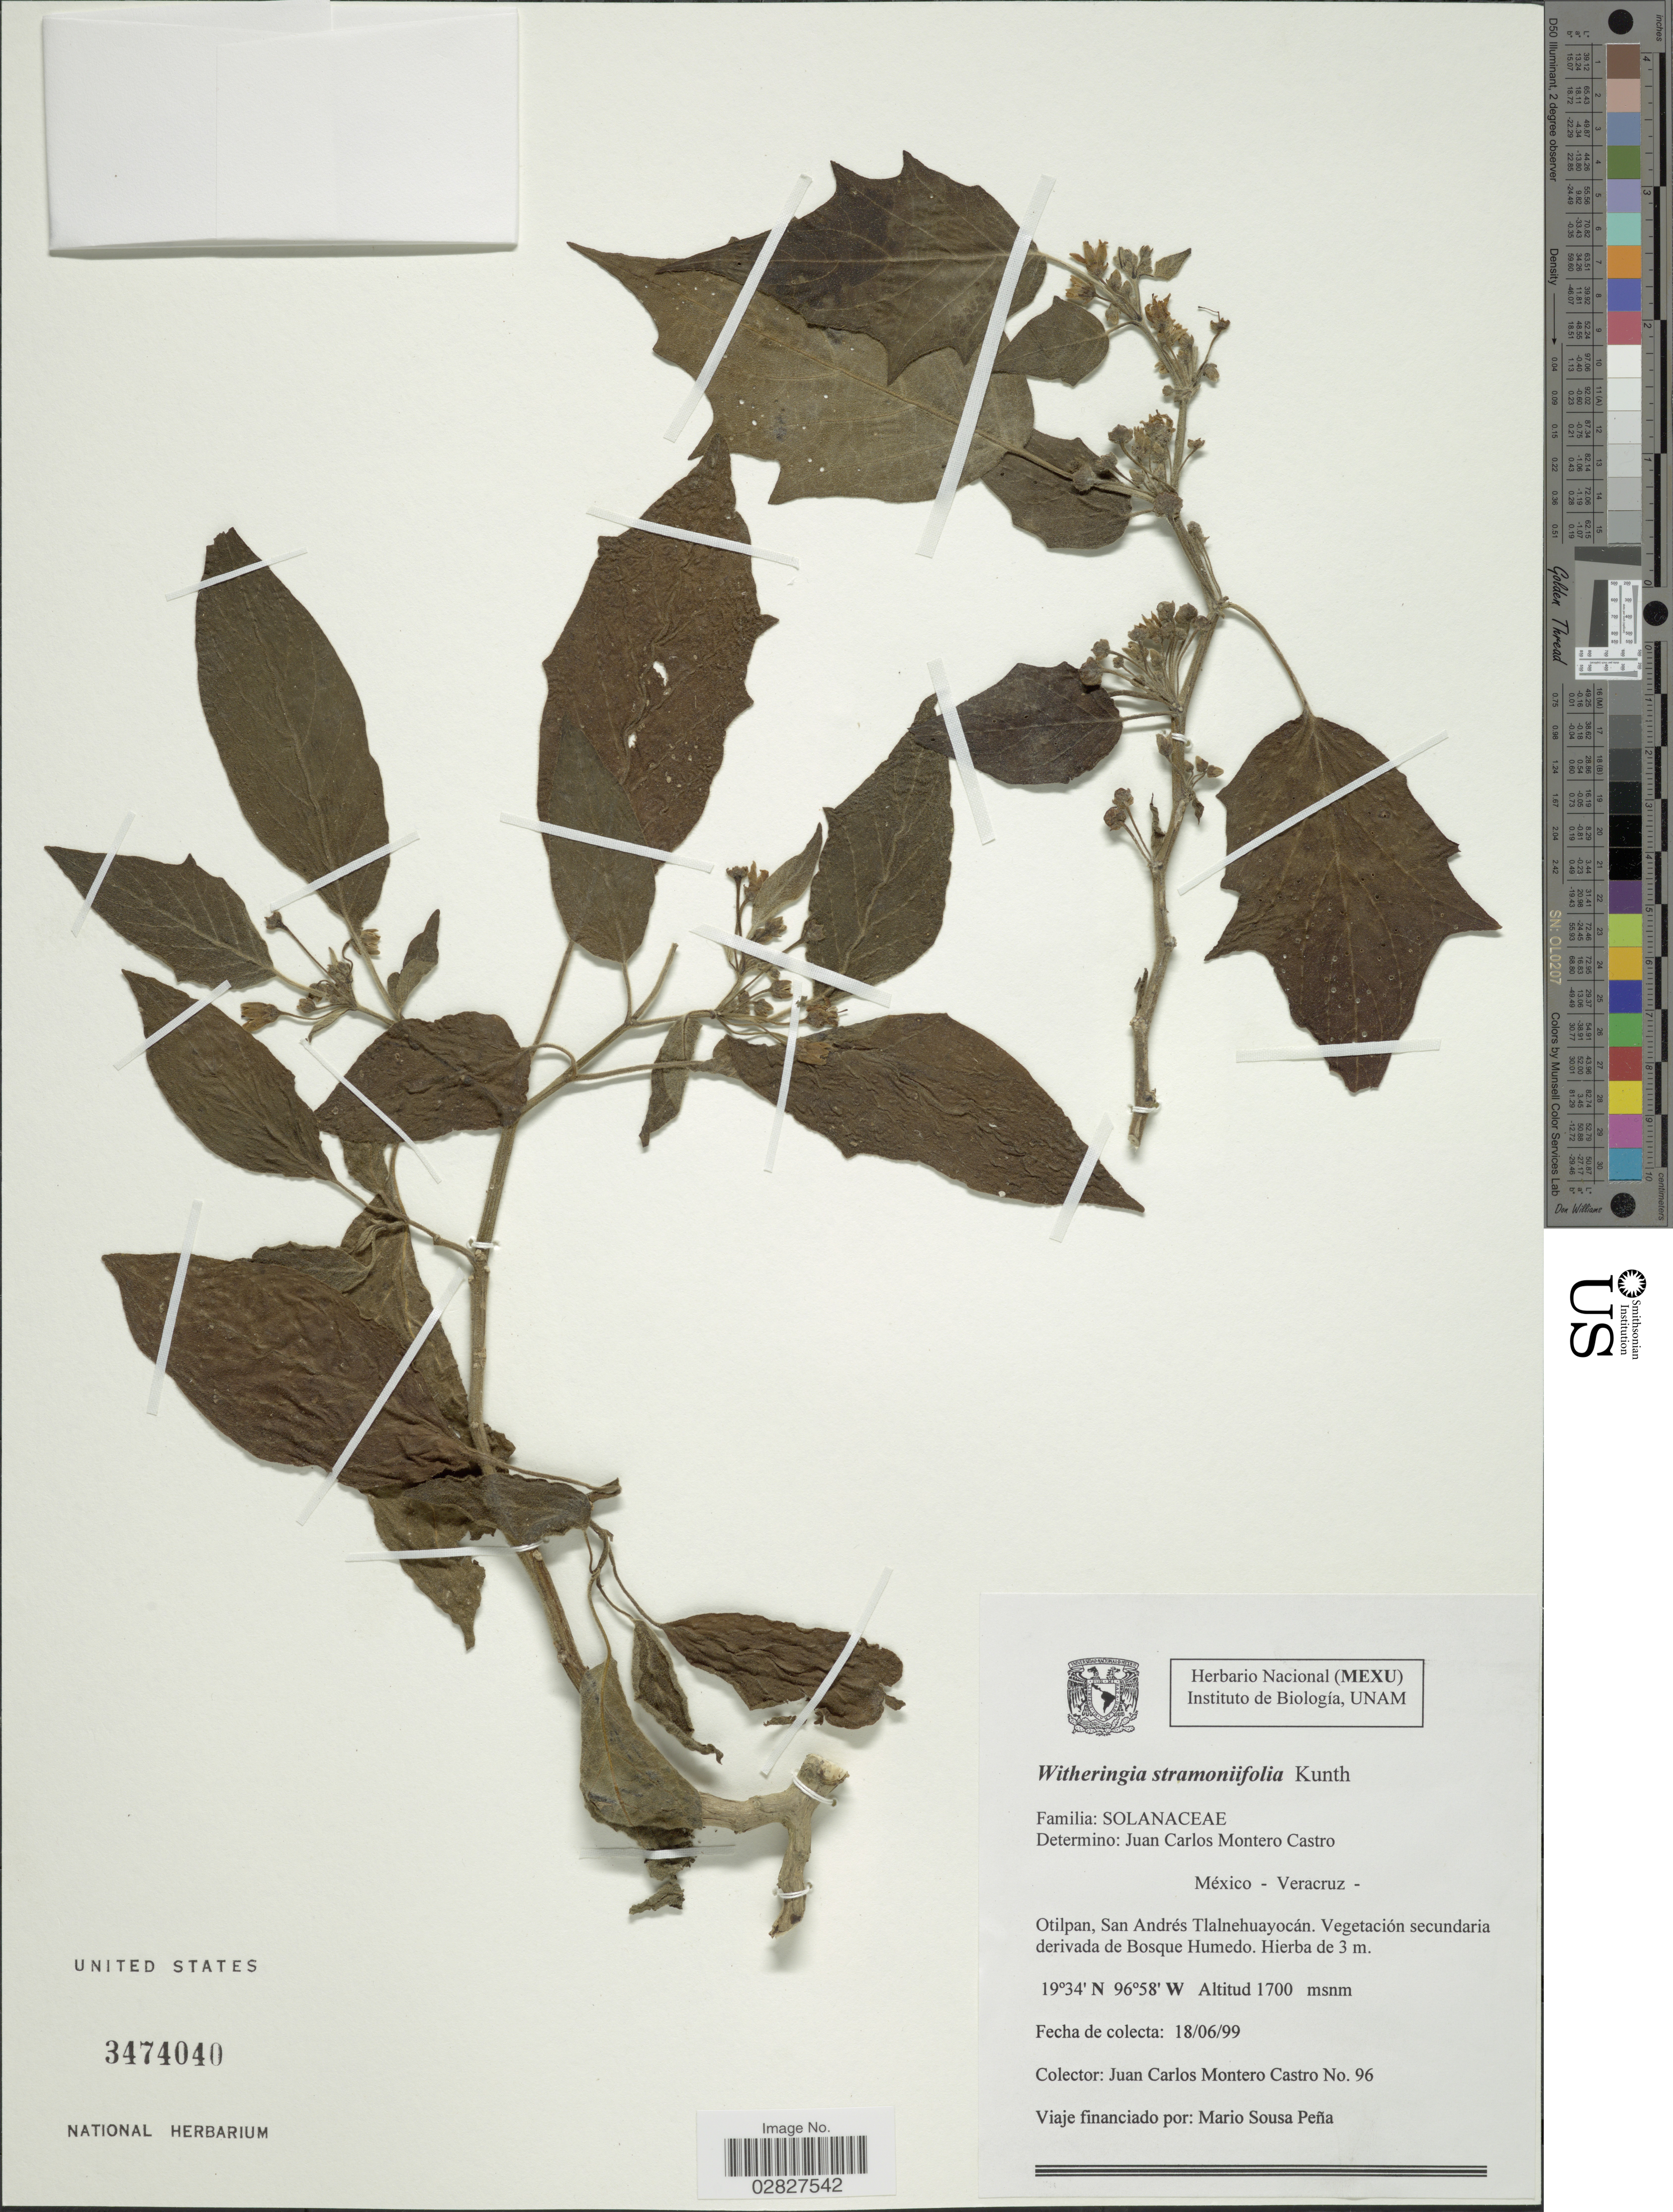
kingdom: Plantae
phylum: Tracheophyta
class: Magnoliopsida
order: Solanales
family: Solanaceae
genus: Witheringia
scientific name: Witheringia stramonifolia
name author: Kunth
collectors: J. Montero-Castro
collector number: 96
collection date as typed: Transcribed d/m/y: 18/6/99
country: Mexico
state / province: Veracruz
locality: Veracruz. Otilpan, San Andrés Tlalnehuayocán.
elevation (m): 1700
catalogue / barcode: US 3474040